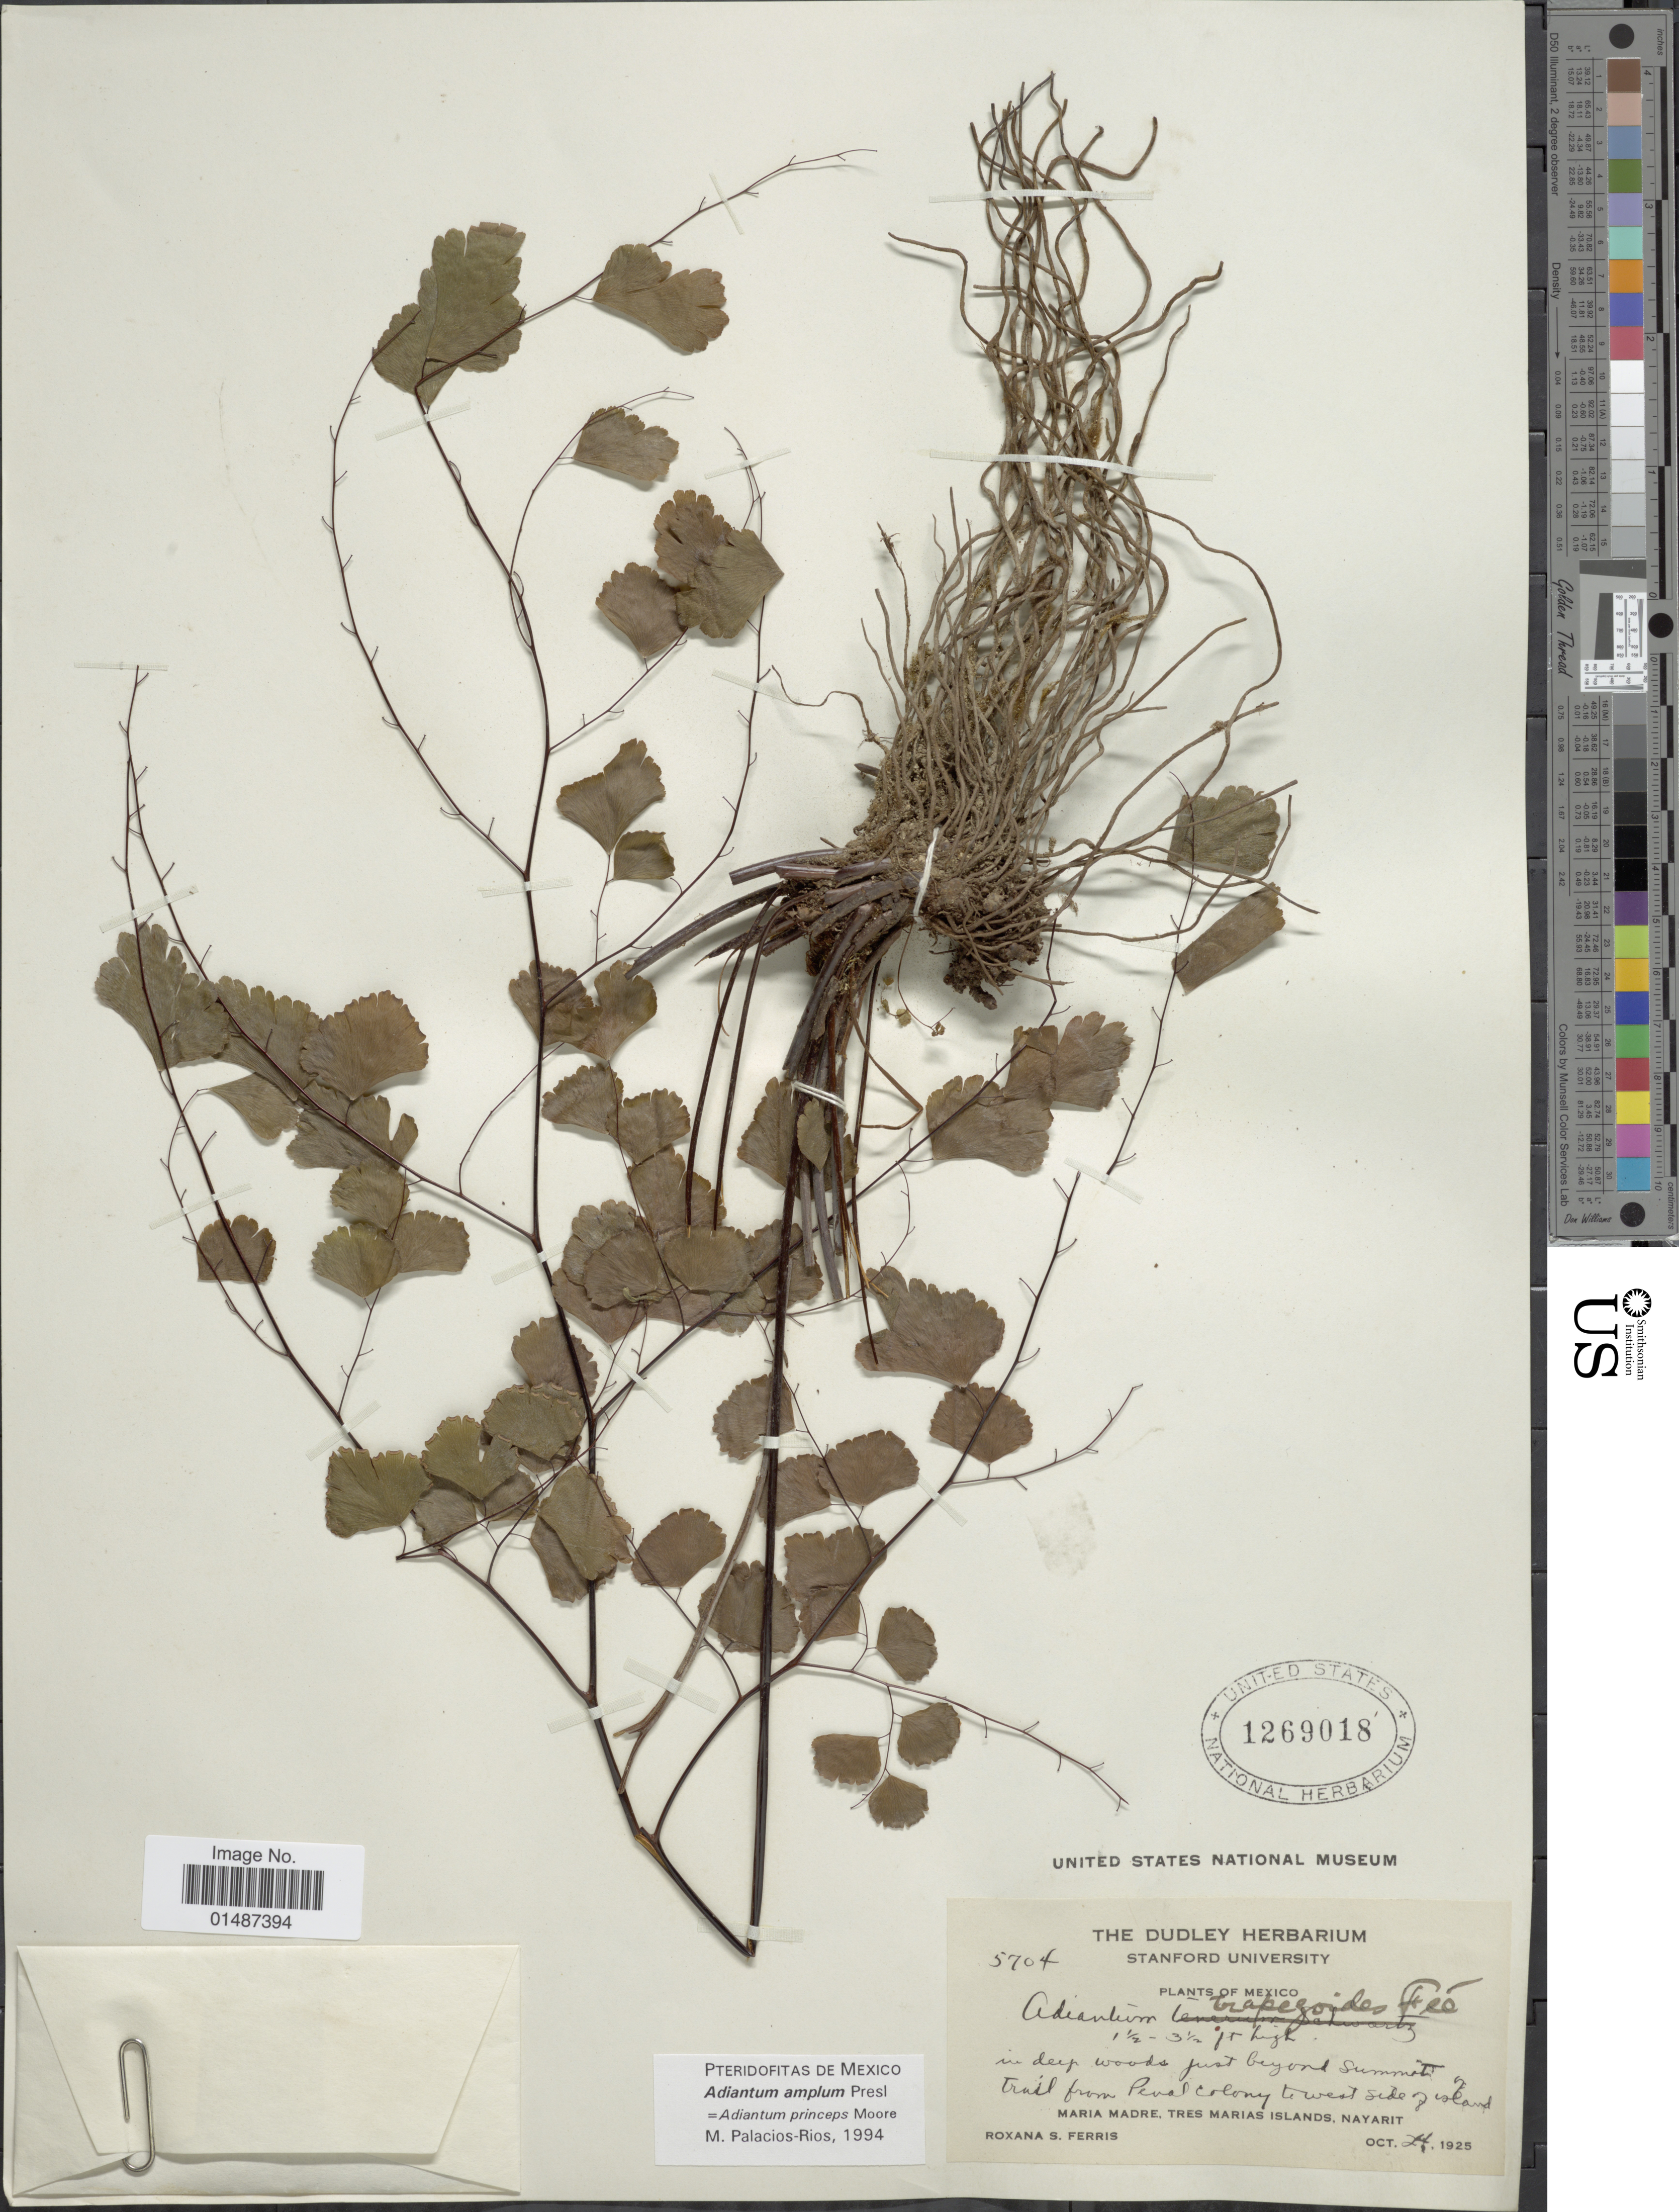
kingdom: Plantae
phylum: Tracheophyta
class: Polypodiopsida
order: Polypodiales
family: Pteridaceae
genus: Adiantum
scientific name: Adiantum amplum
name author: C. Presl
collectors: R. S. Ferris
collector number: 5704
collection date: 1925-10-24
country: Mexico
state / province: Nayarit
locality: In deep woods just beyond summit trail from Penal Colony to West side of island, Maria Madre, Tres Marias Islands.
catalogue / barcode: US 1269018